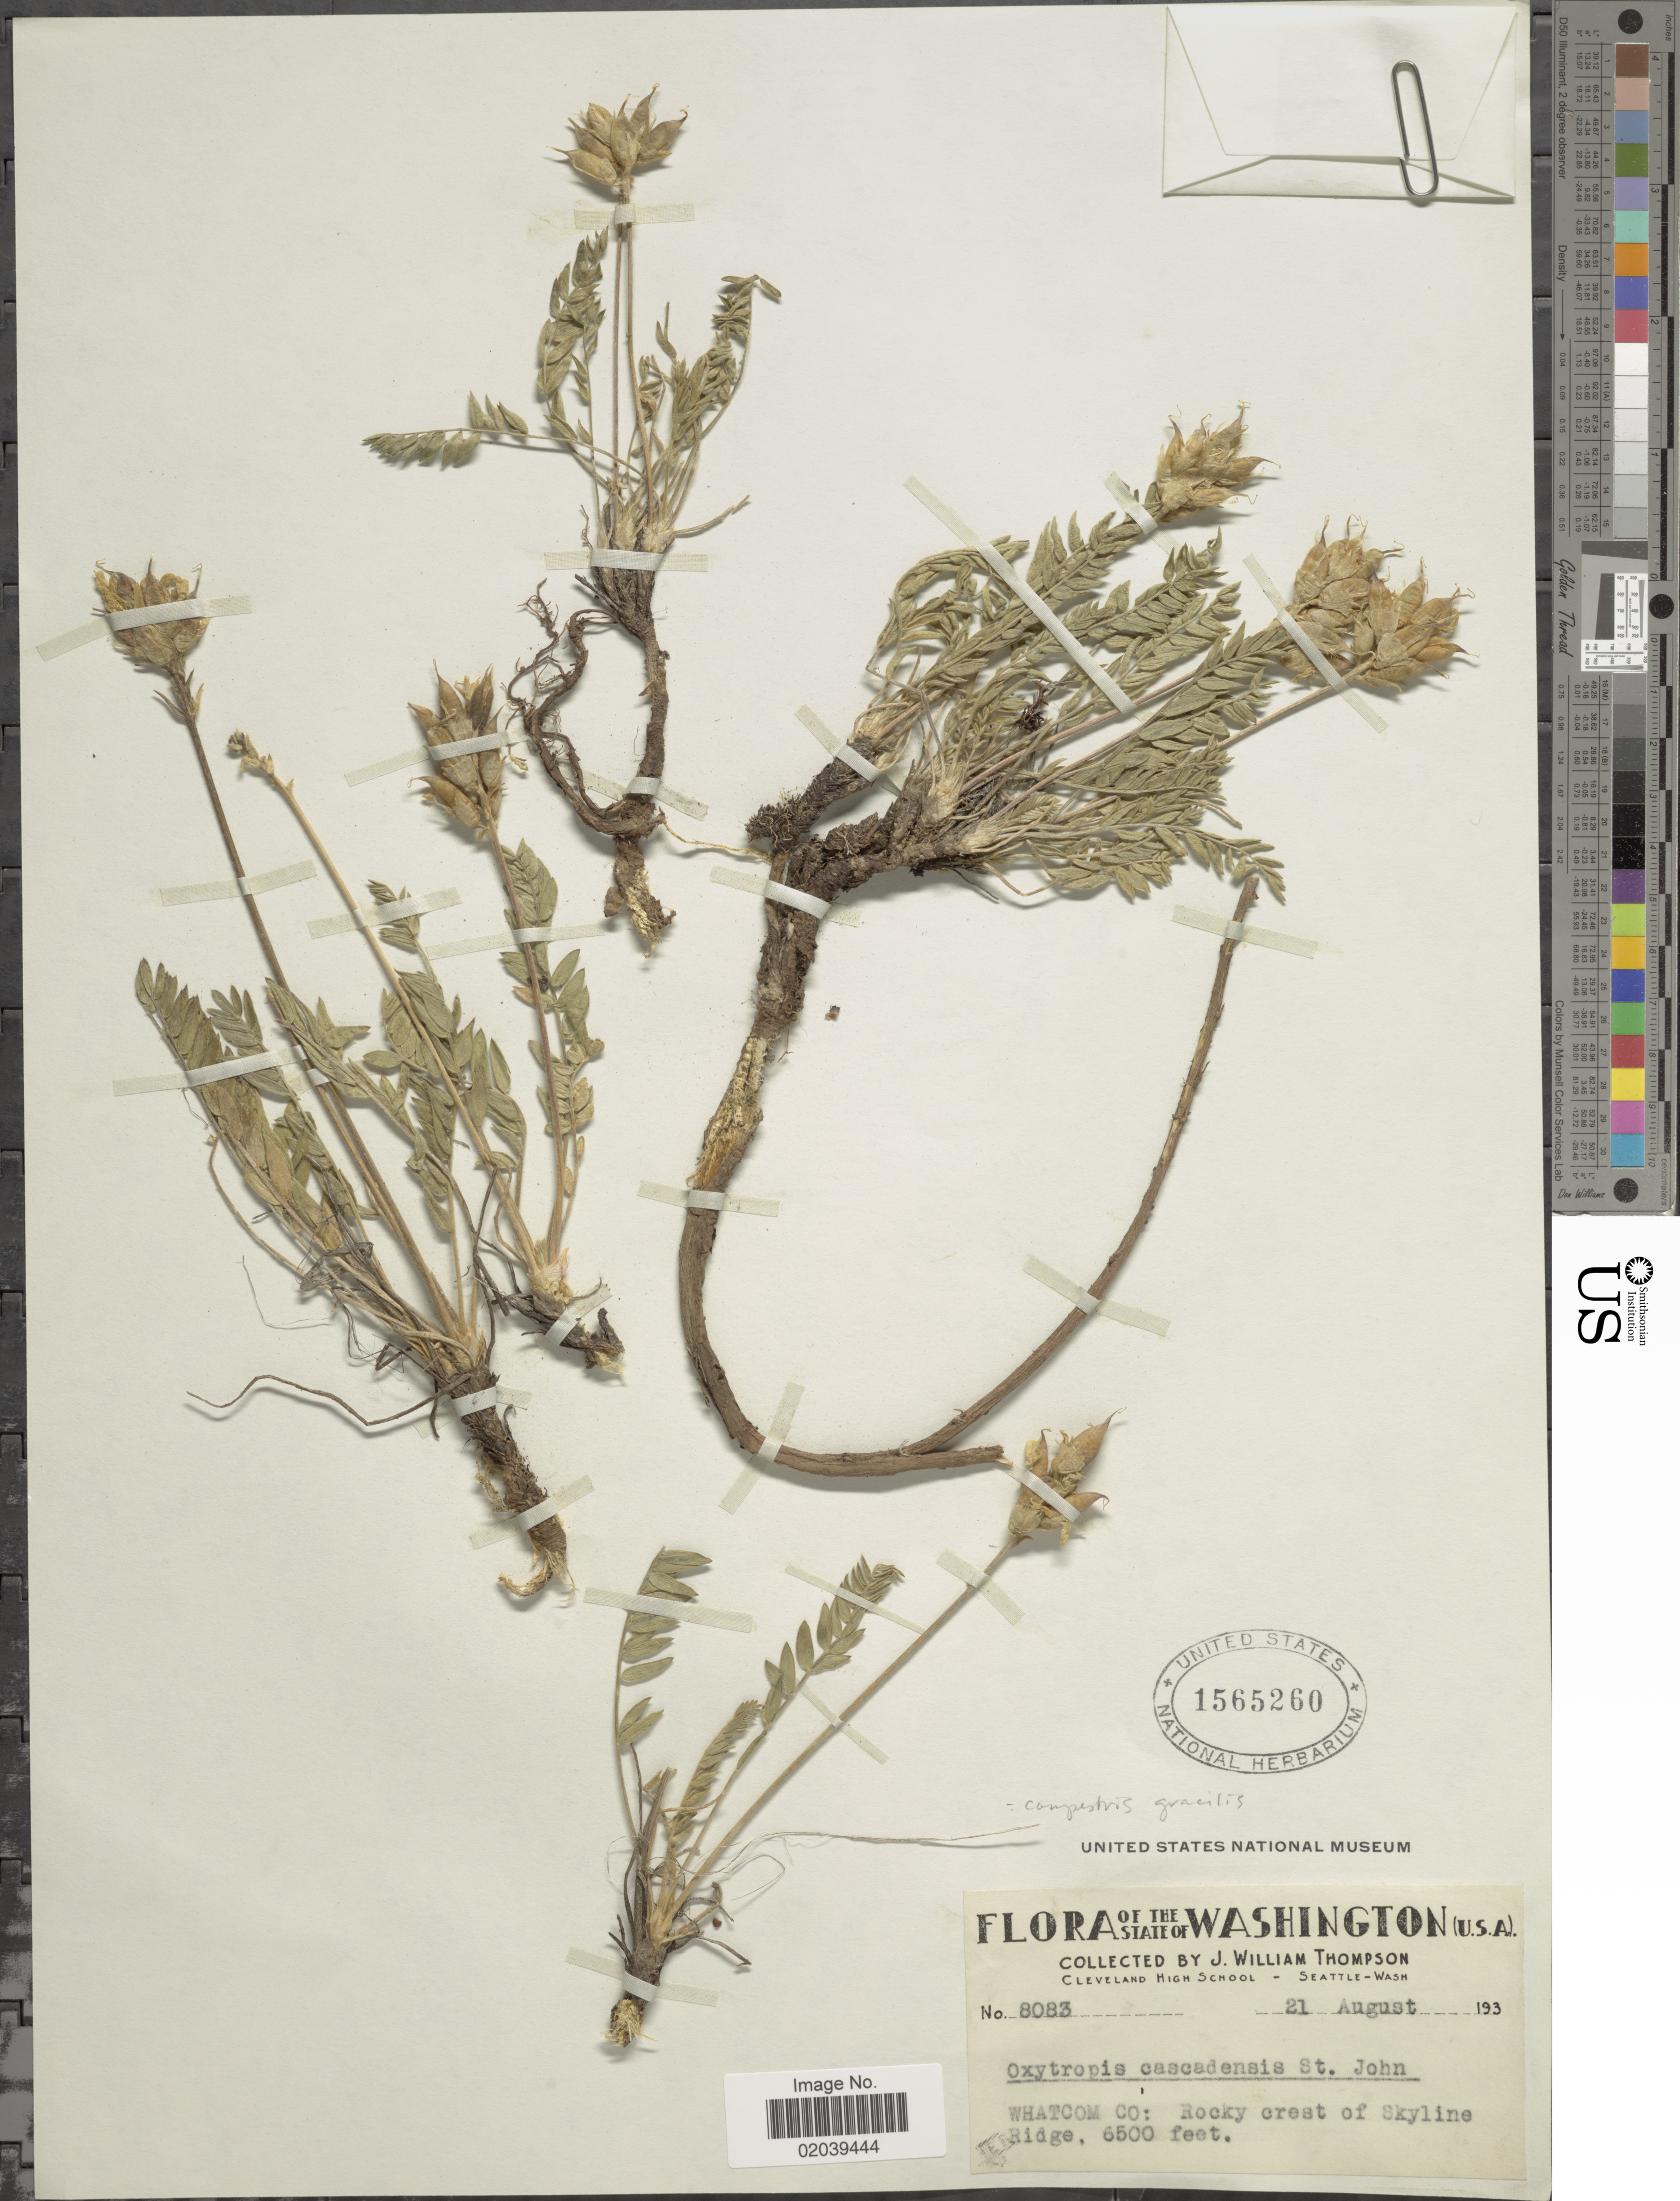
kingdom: Plantae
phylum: Tracheophyta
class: Magnoliopsida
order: Fabales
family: Fabaceae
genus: Oxytropis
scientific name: Oxytropis campestris var. gracilis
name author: (A. Nelson) Barneby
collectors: J. W. Thompson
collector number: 8083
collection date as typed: Transcribed d/m/y: 21/8/193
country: United States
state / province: Washington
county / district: Whitman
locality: Whatcom Co: Rocky crest of Skyline Ridge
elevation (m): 1981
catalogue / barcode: US 1565260